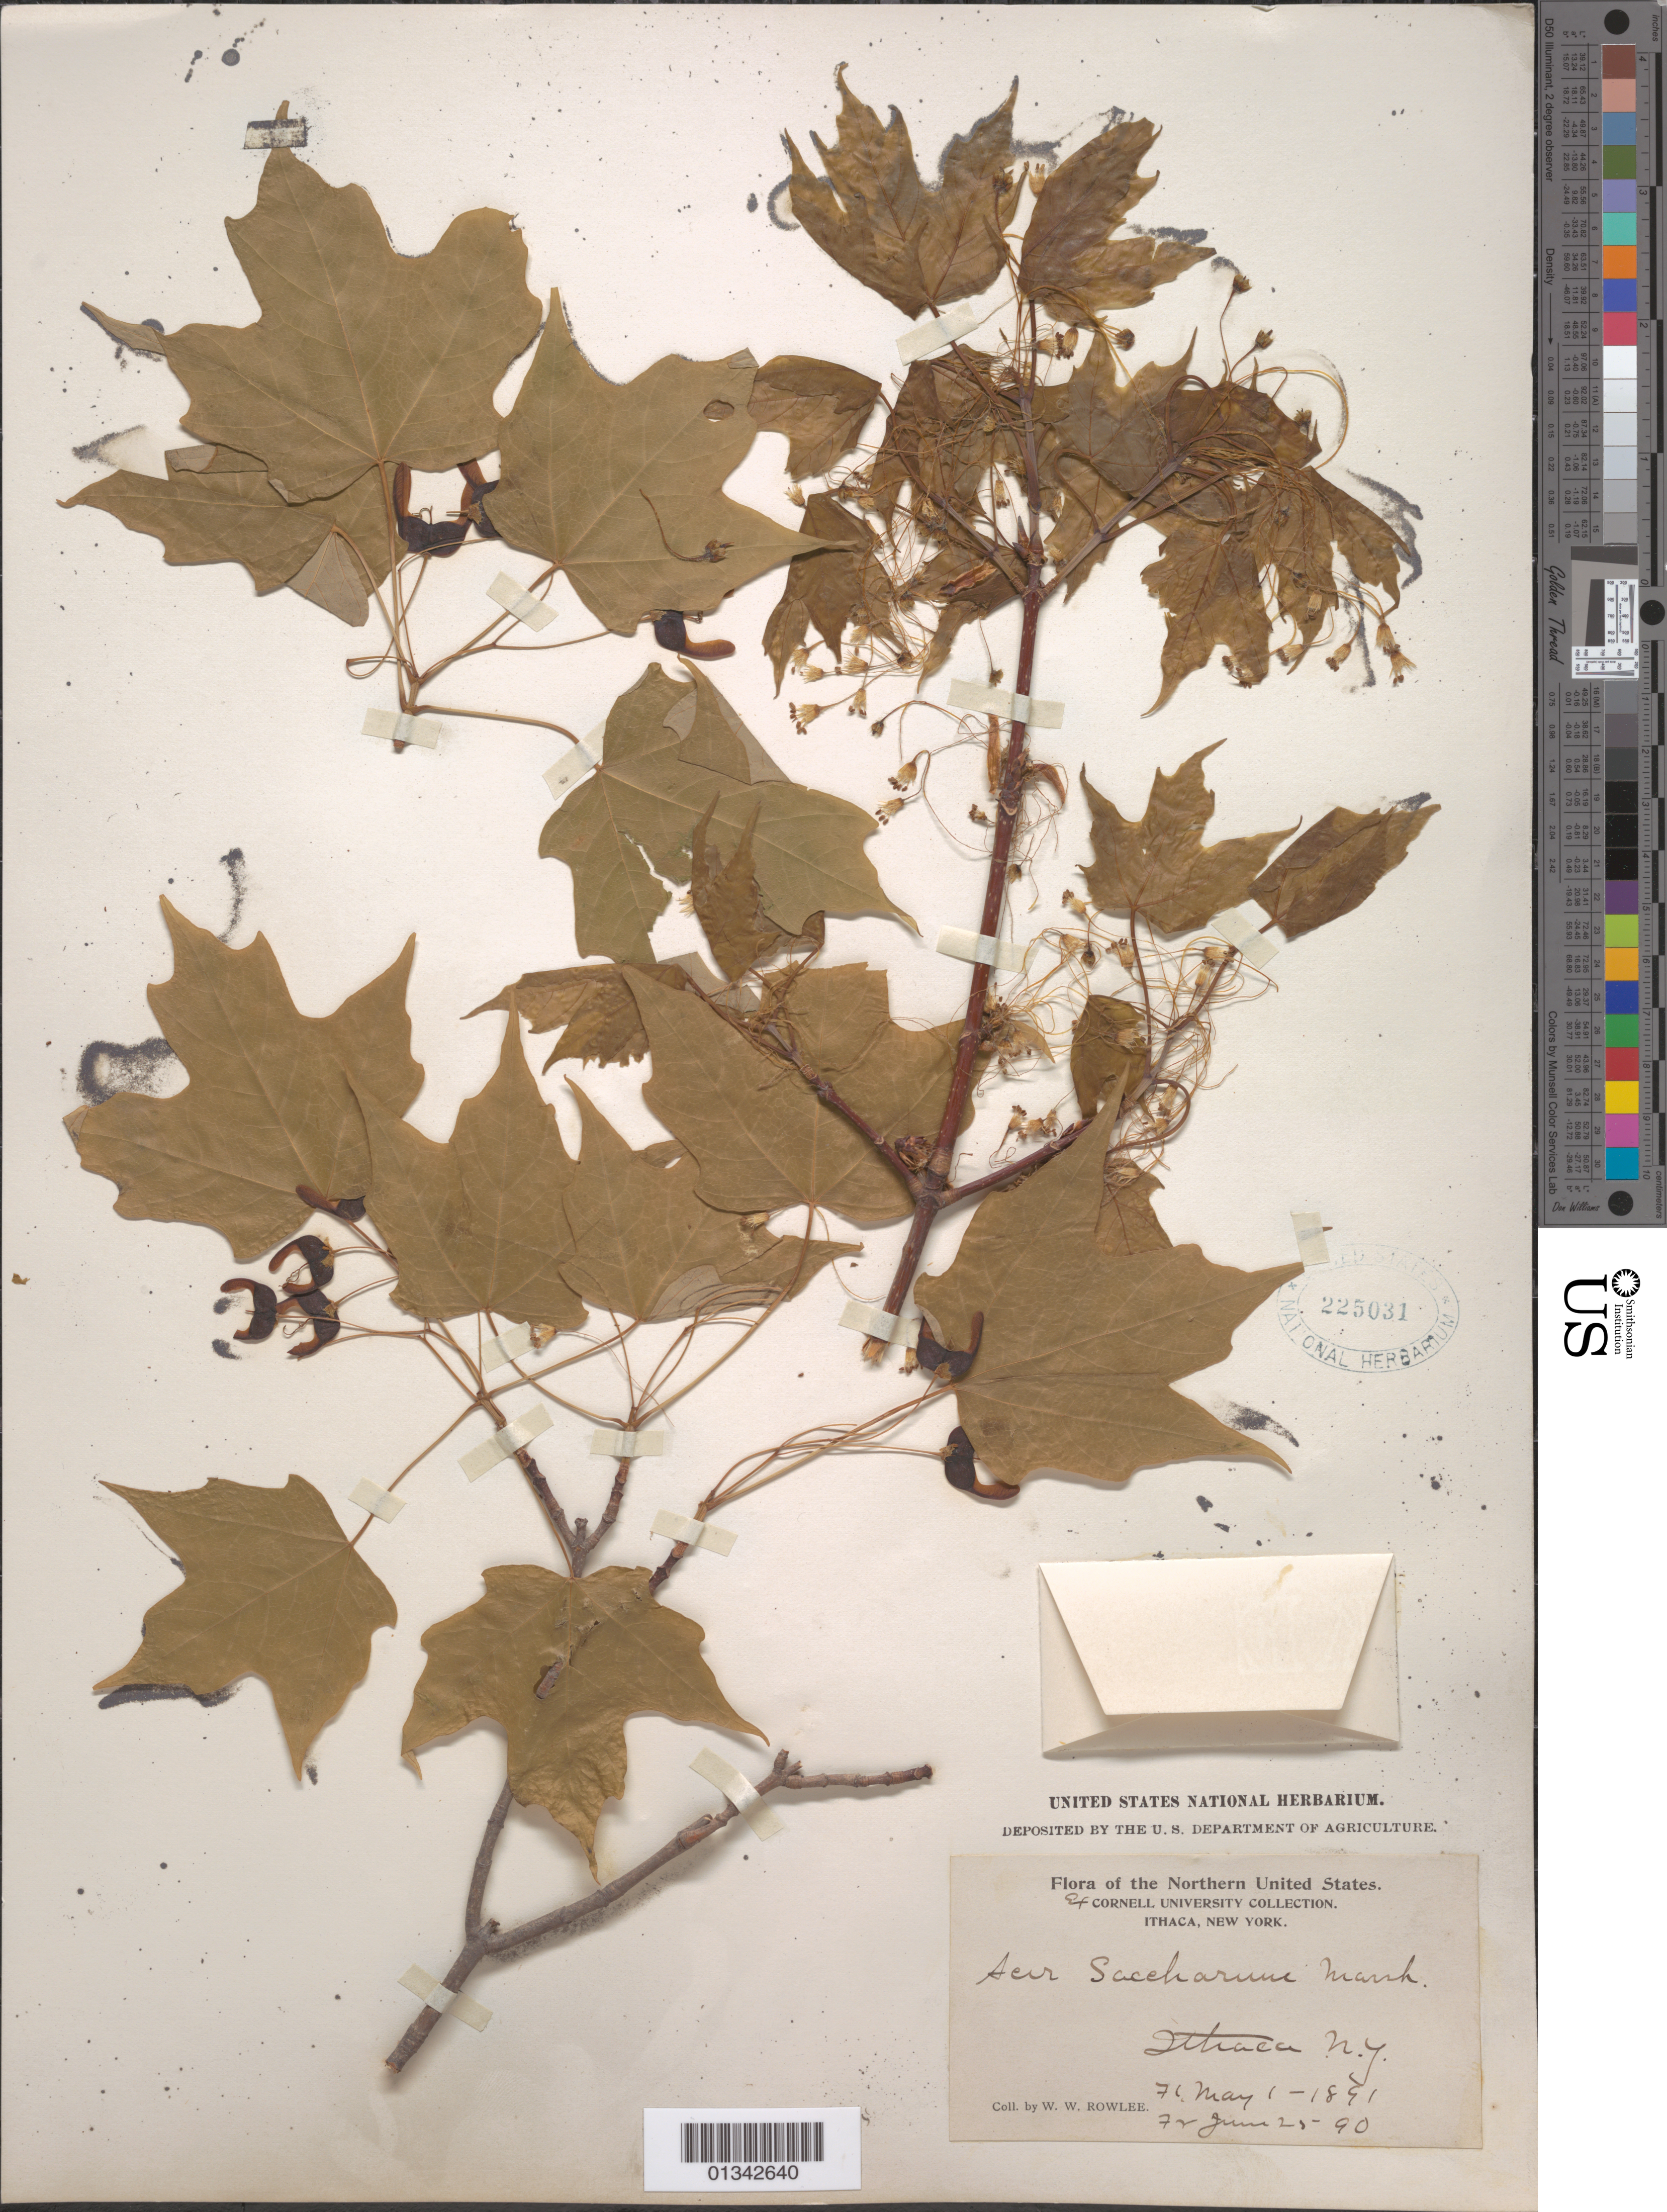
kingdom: Plantae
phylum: Tracheophyta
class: Magnoliopsida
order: Sapindales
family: Sapindaceae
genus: Acer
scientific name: Acer saccharum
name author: Marshall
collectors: W. W. Rowlee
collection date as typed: Fl. May 1, 1891; Fr. 25 Jun 1890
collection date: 1890-06-25,1891-05-01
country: United States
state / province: New York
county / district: Tompkins County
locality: Ithaca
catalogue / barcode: US 225031